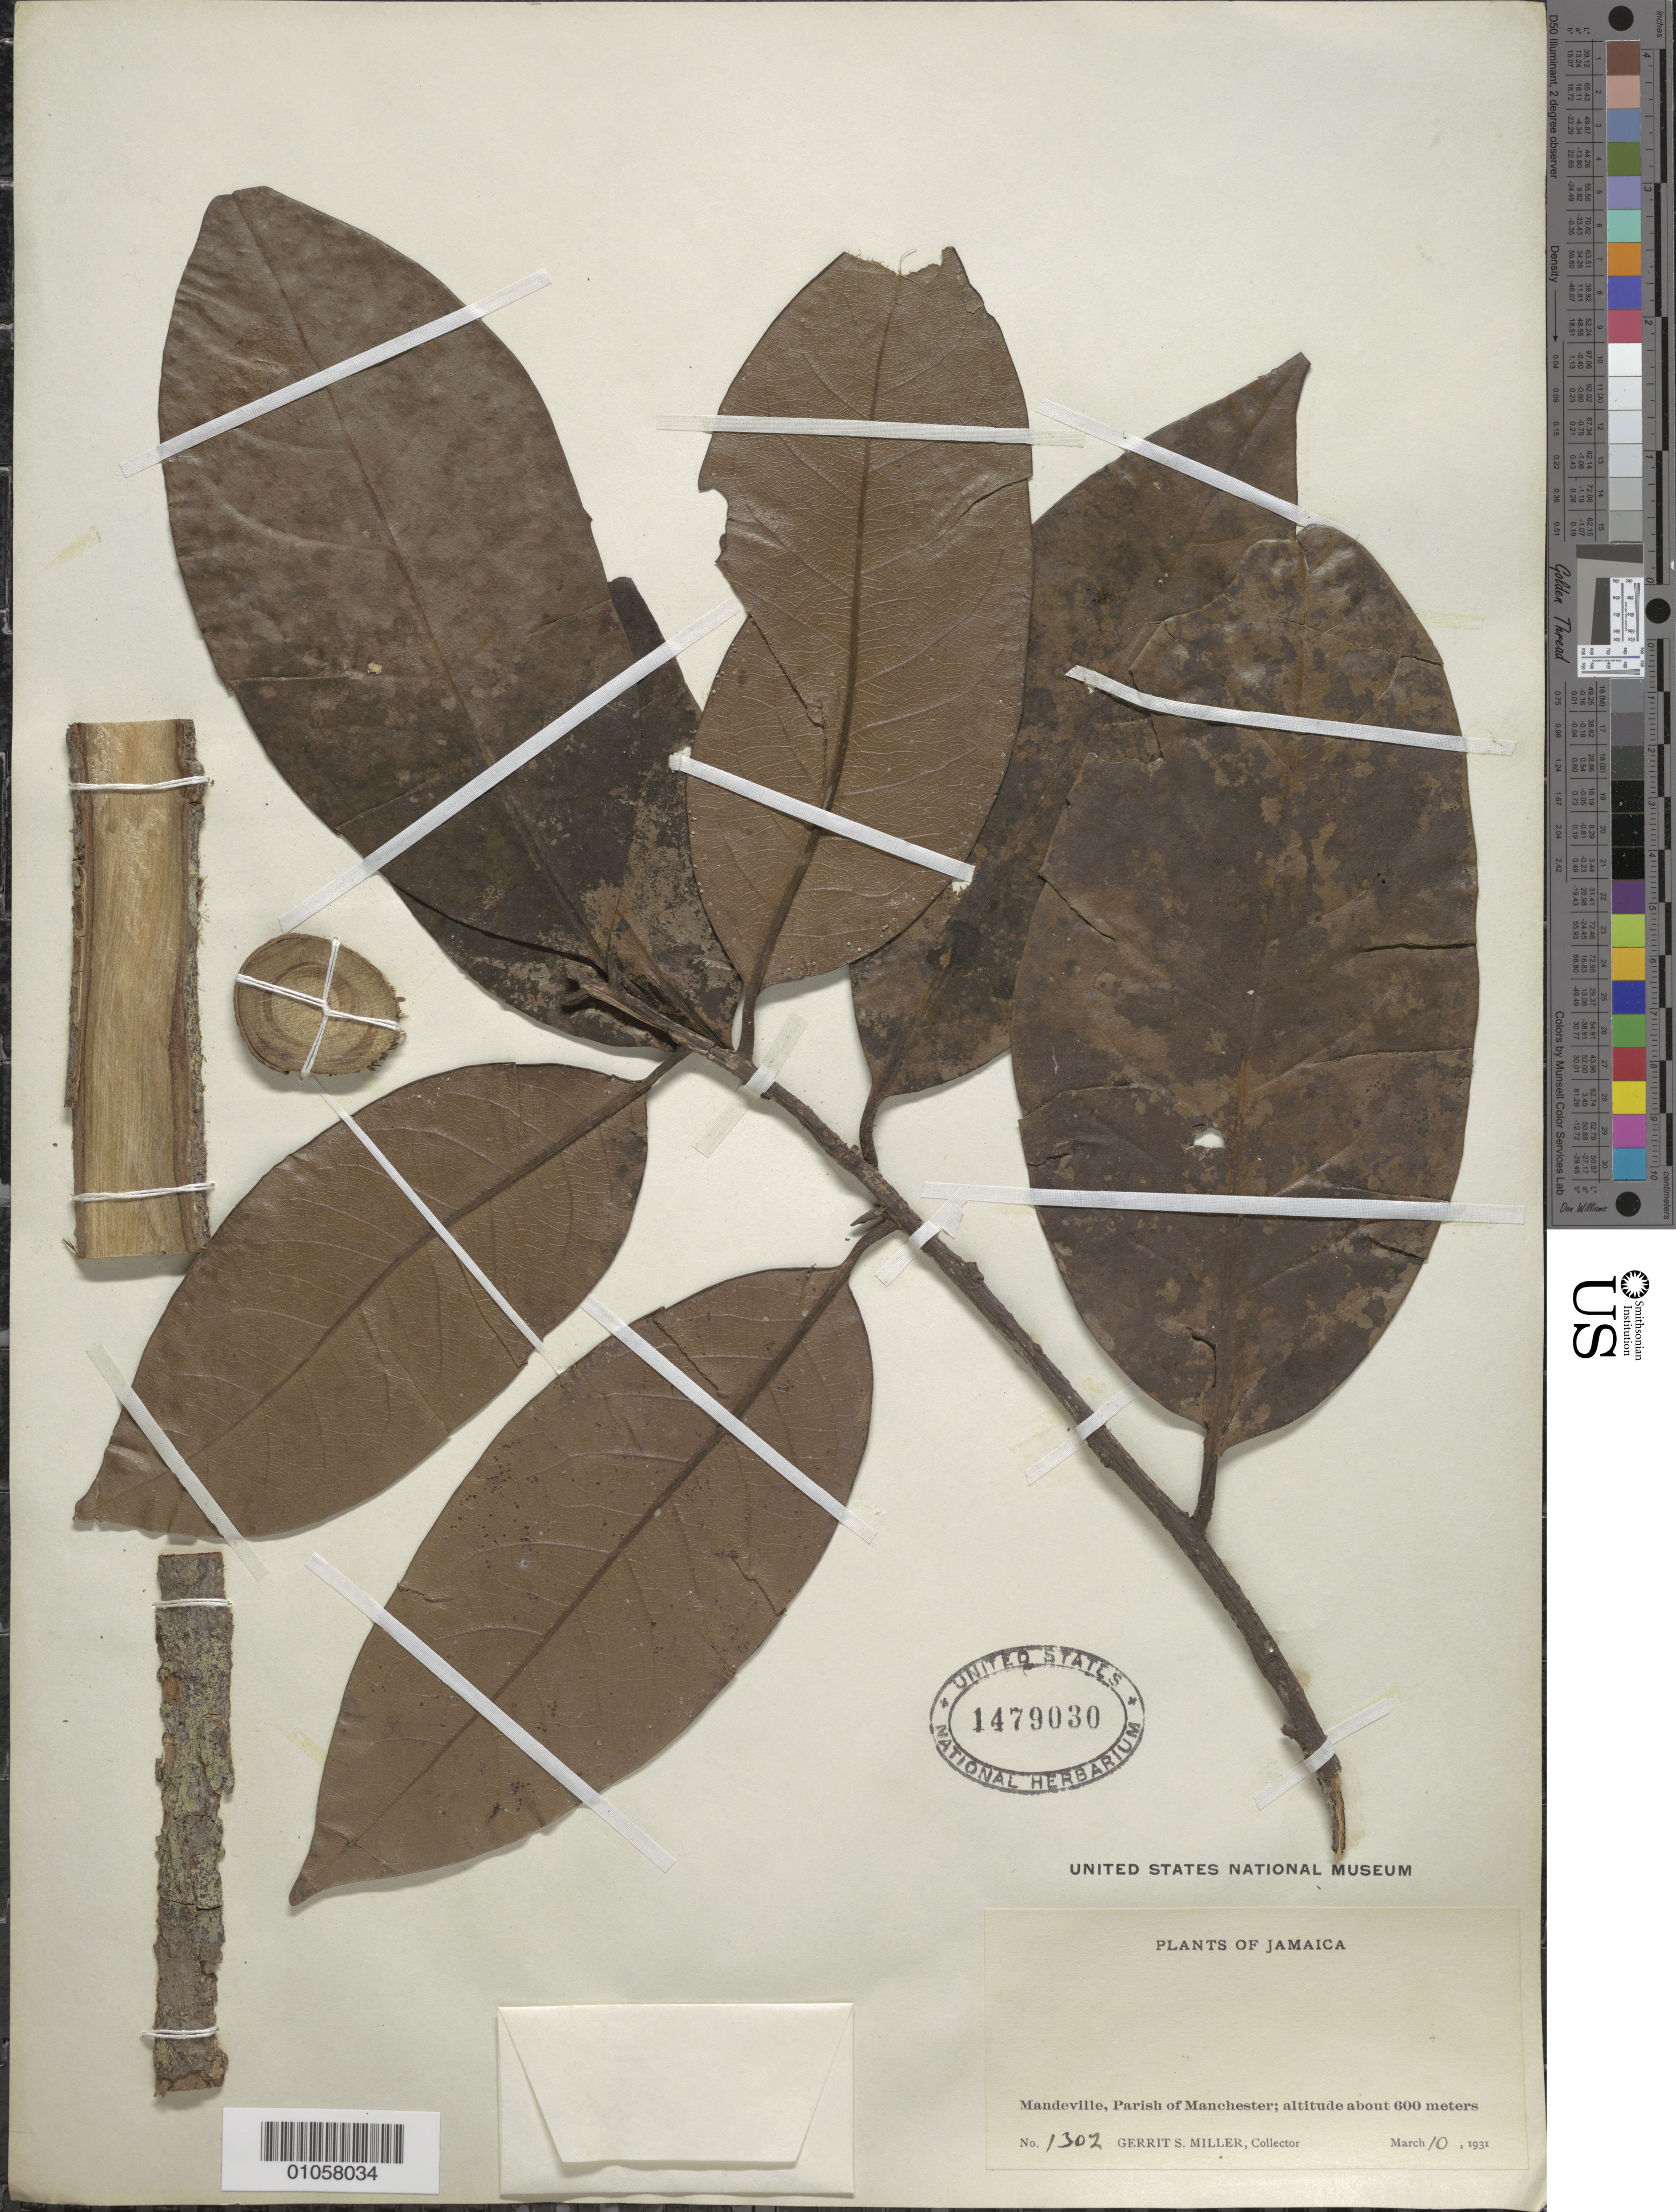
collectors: G. S. Miller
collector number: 1302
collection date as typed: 10 Mar 1931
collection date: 1931-03-10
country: Jamaica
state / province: Manchester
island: Jamaica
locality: Mandeville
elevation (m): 600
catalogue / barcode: US 1479030